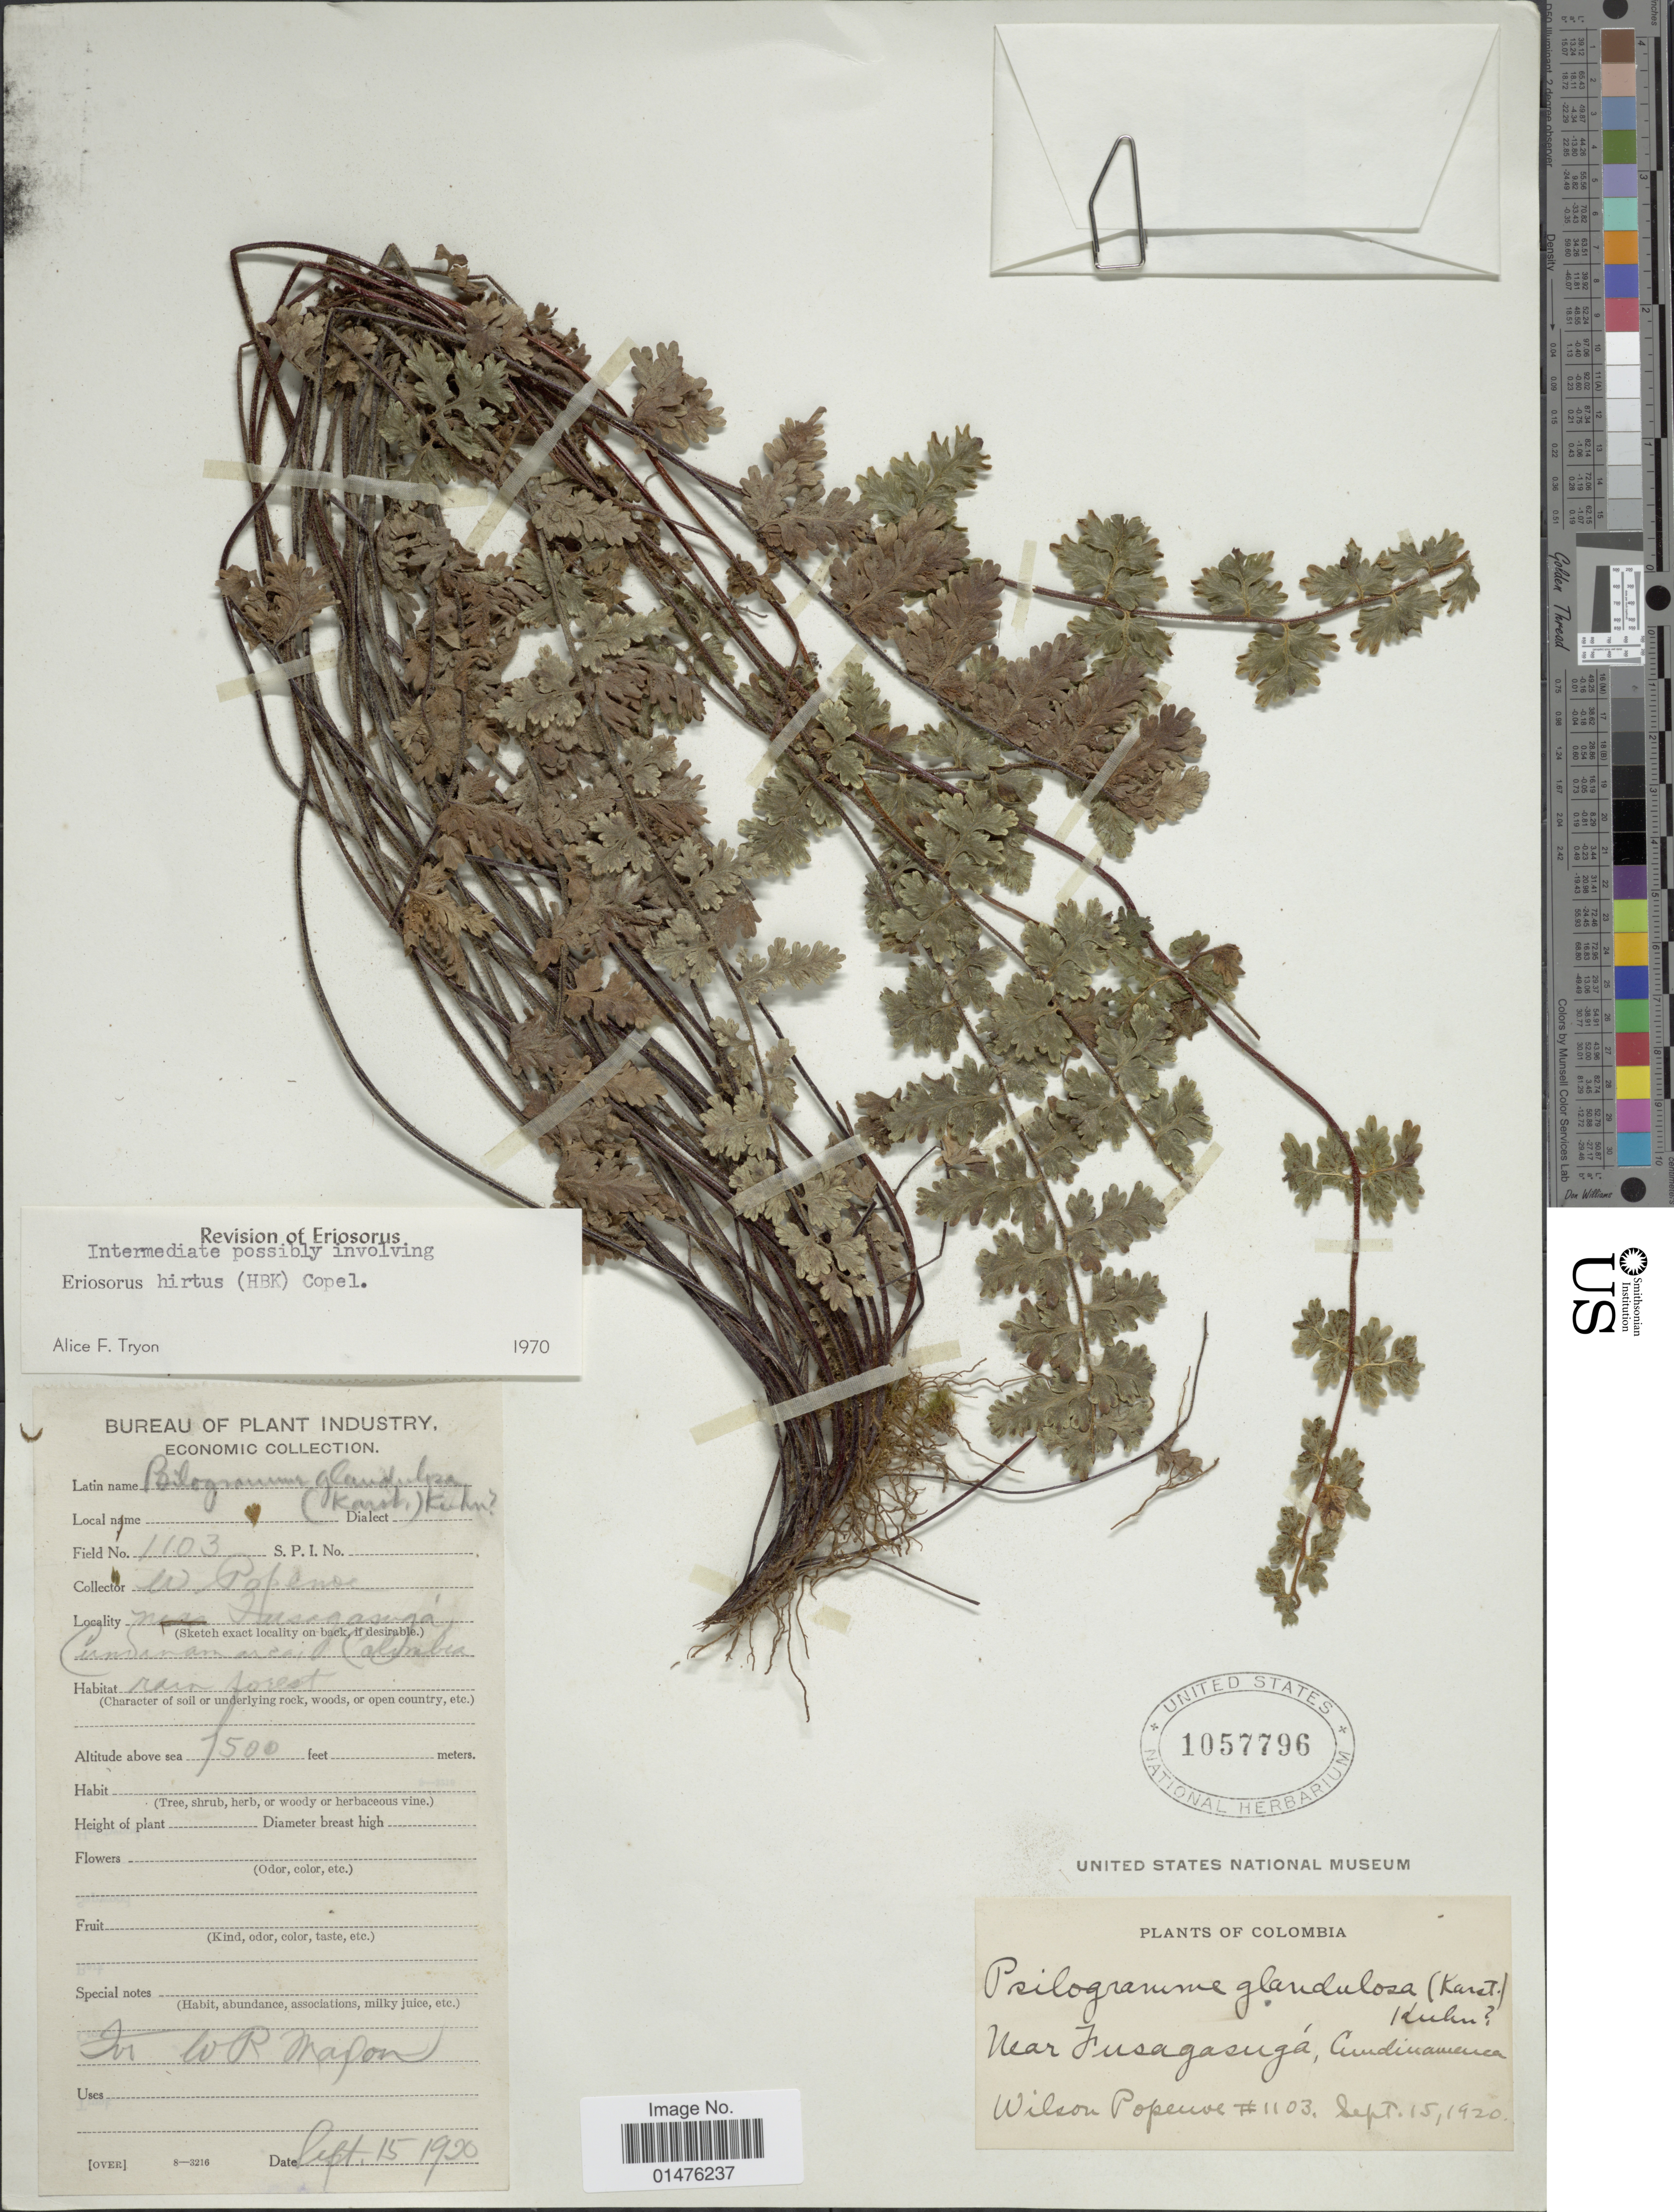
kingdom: Plantae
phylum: Tracheophyta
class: Polypodiopsida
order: Polypodiales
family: Pteridaceae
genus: Jamesonia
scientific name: Jamesonia hirta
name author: (Kunth) Christenh.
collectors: W. Popenoe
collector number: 1103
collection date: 1920-09-15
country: Colombia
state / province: Cundinamarca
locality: Near Fusagasugá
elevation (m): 2286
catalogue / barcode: US 1057796